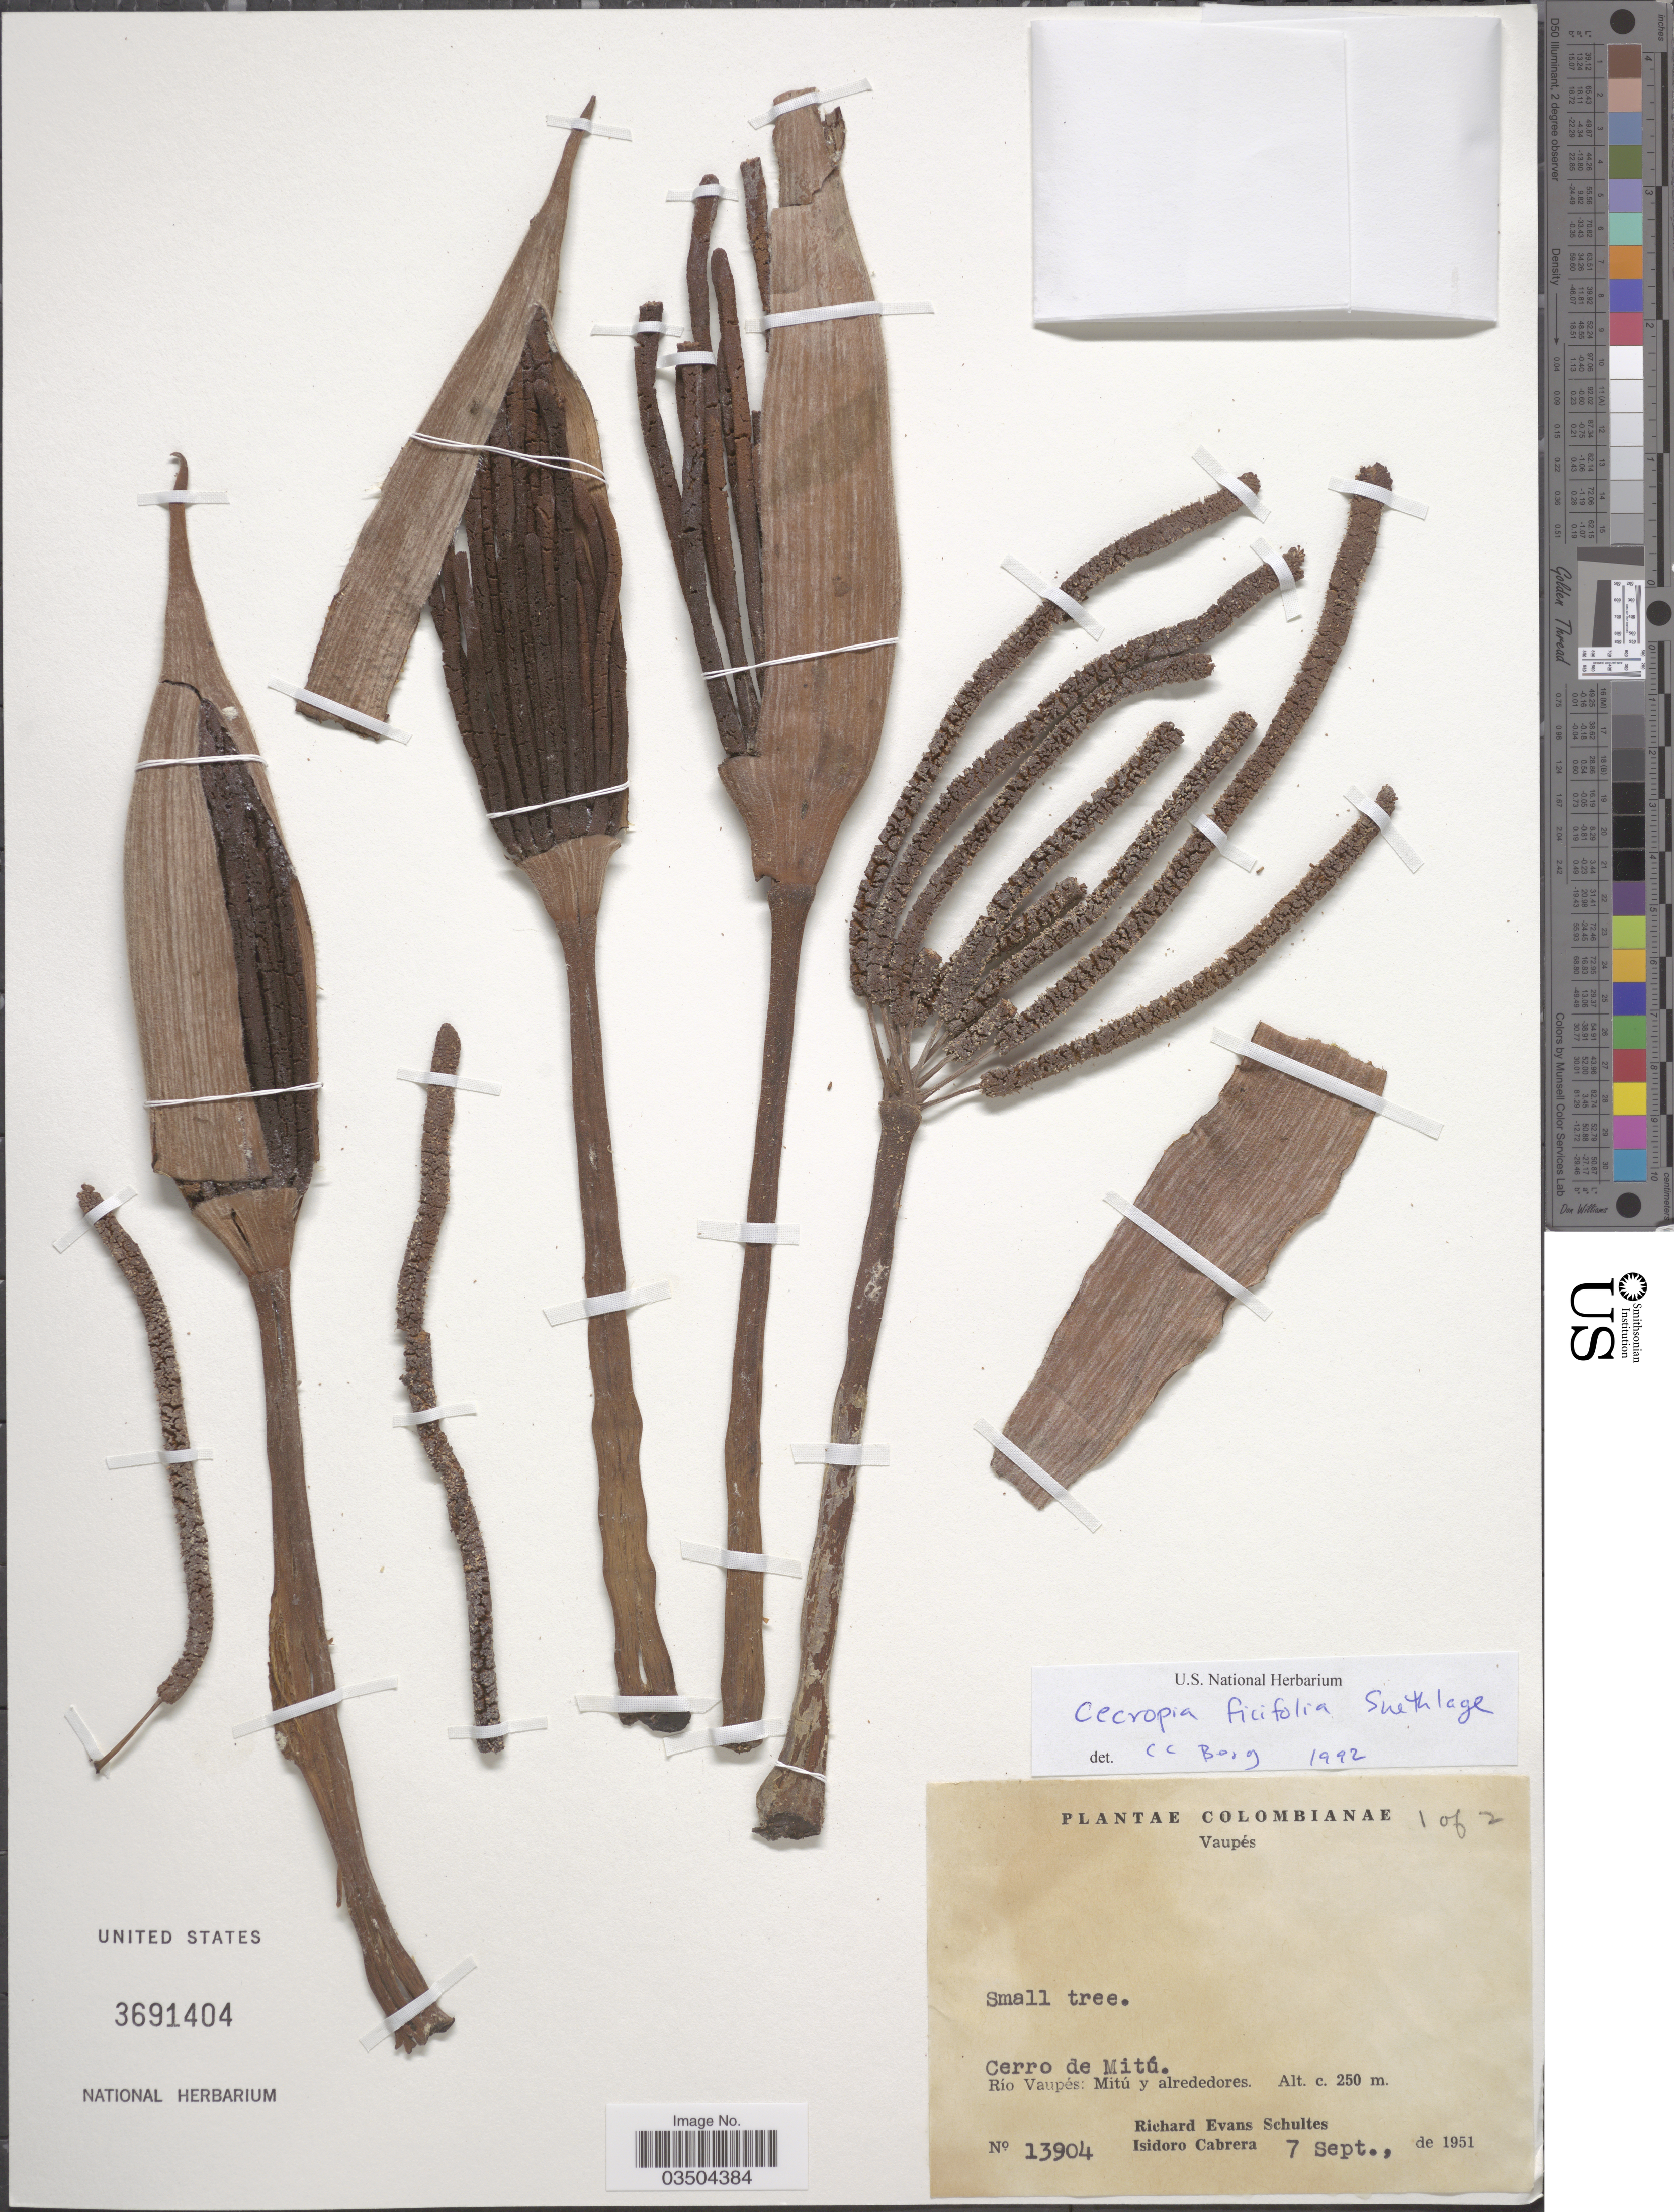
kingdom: Plantae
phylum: Tracheophyta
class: Magnoliopsida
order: Rosales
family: Urticaceae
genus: Cecropia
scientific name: Cecropia ficifolia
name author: Snethlage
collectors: R. E. Schultes & I. Cabrera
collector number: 13904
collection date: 1951-09-07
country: Colombia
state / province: Vaupés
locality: Cerro de Mitú. Río Vaupés: Mitú y alrededores.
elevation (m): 250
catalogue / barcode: US 3691404